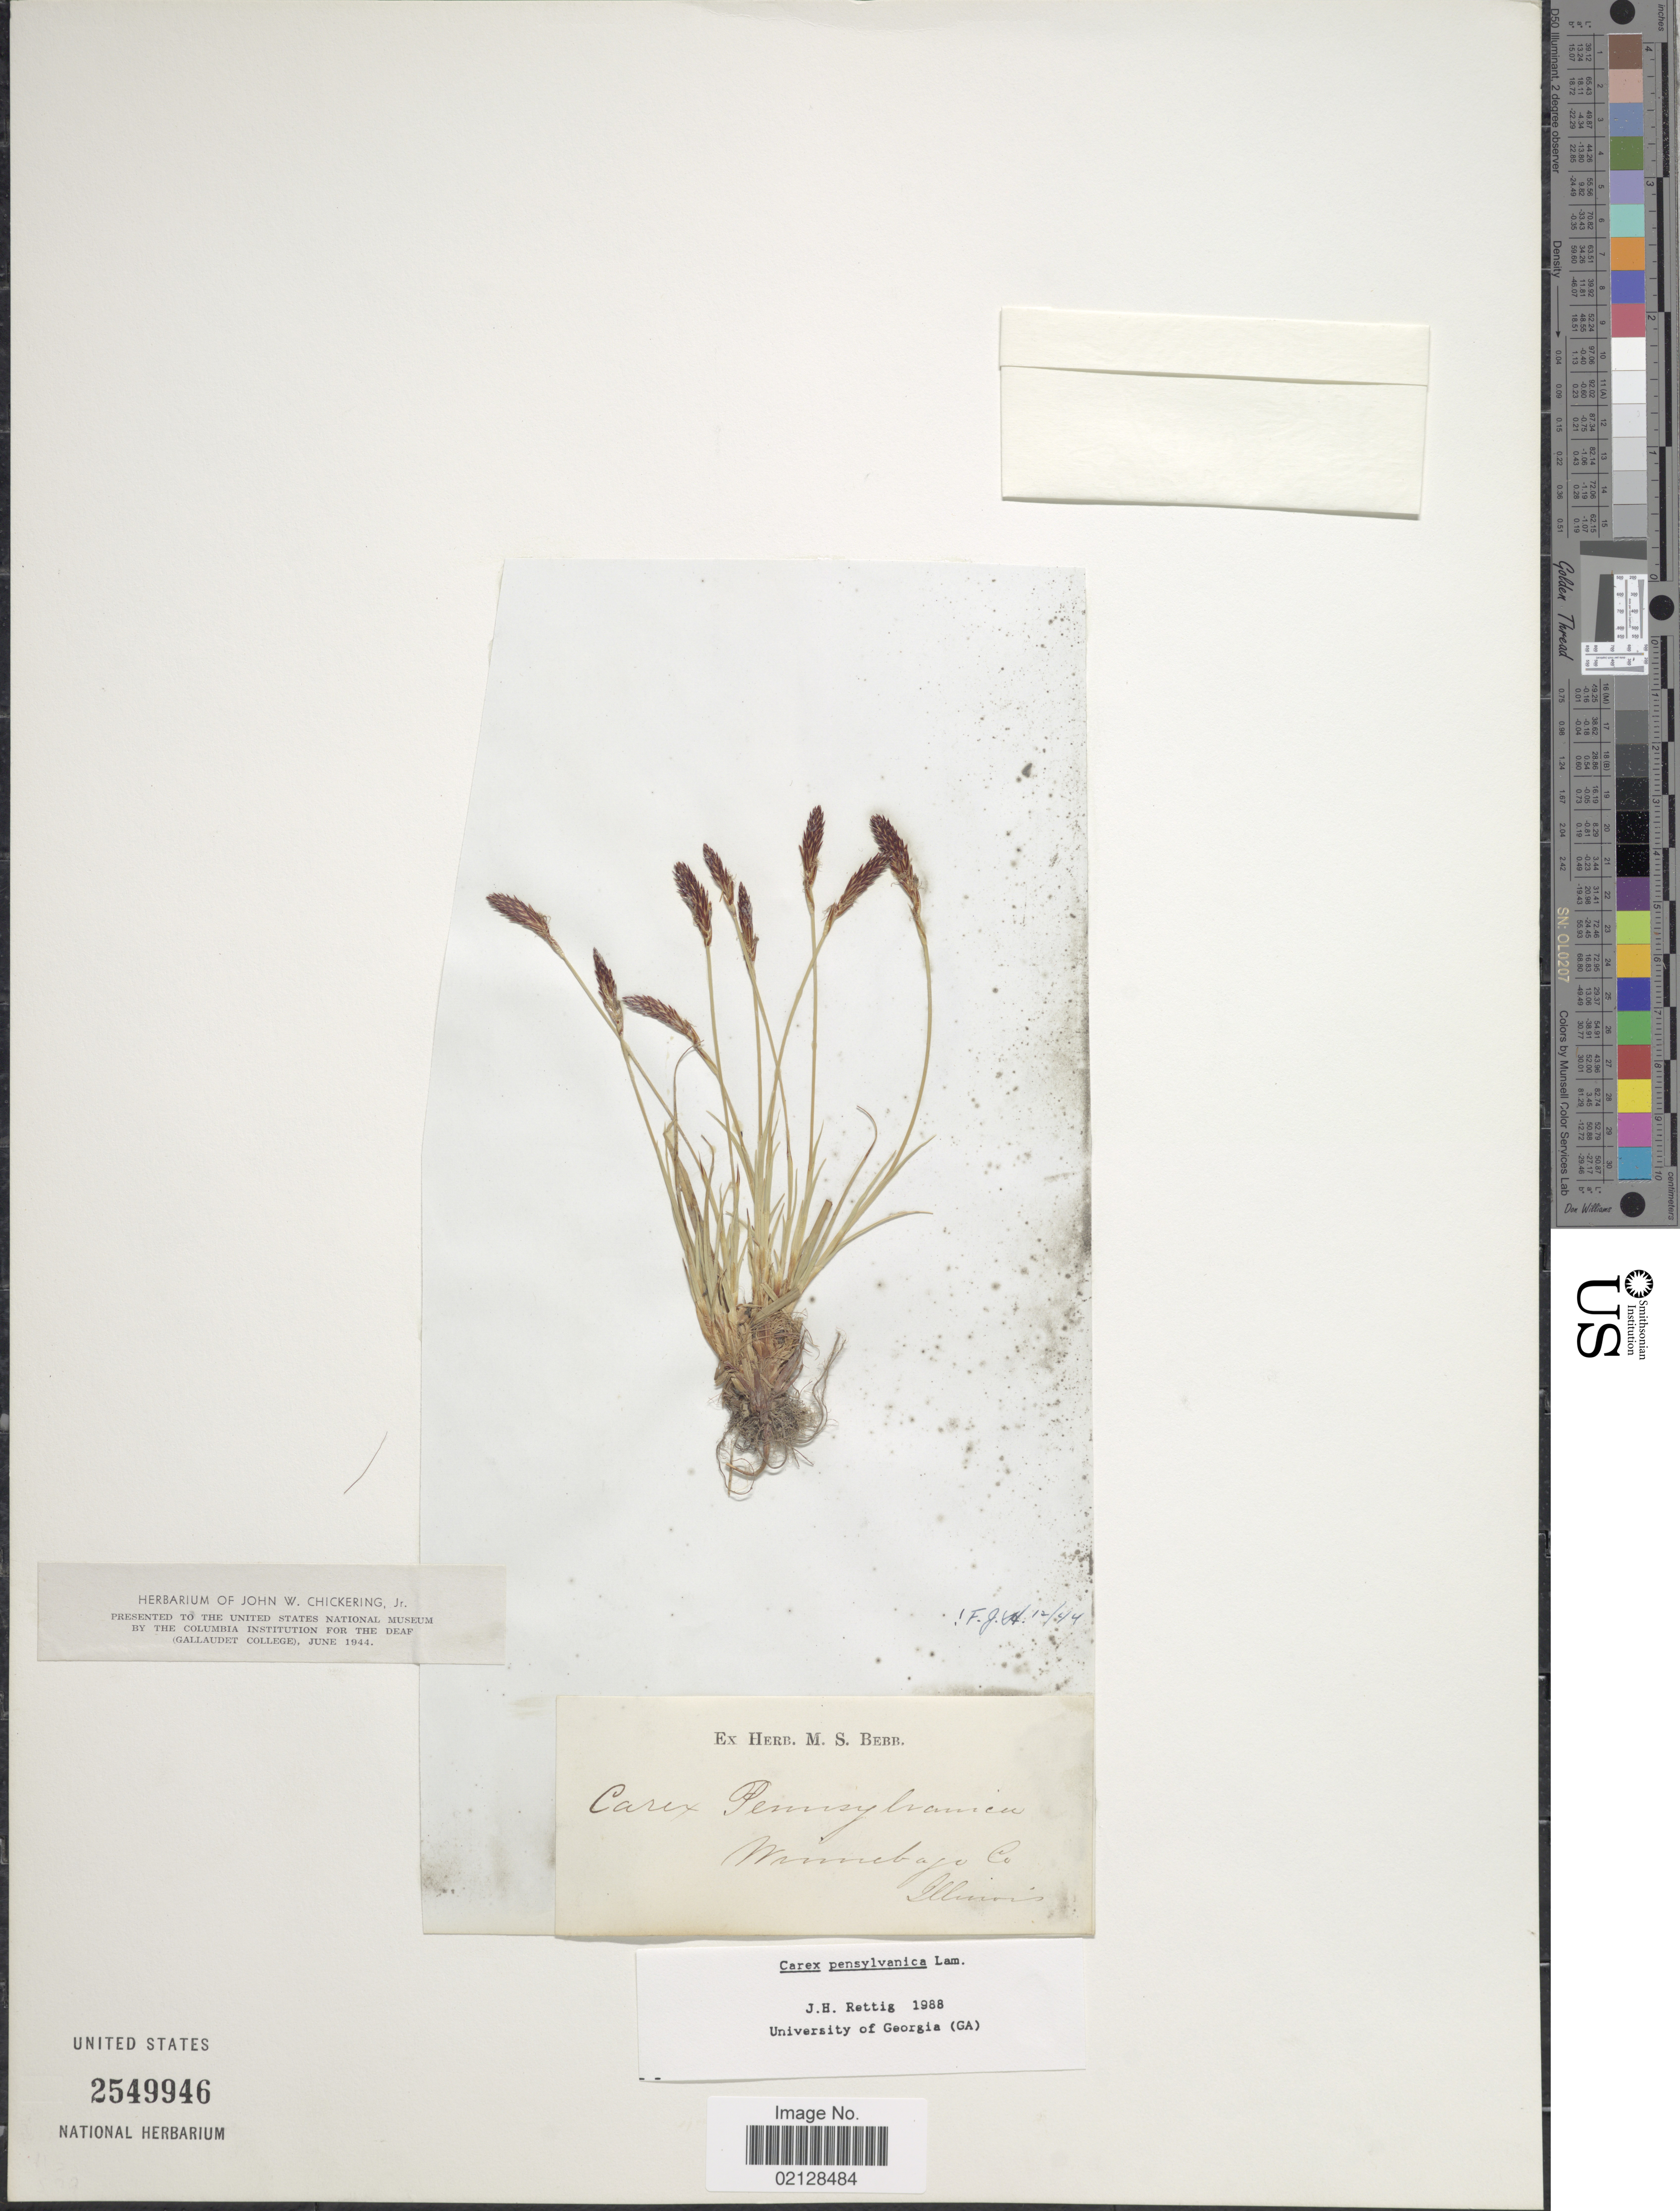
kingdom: Plantae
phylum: Tracheophyta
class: Liliopsida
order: Poales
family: Cyperaceae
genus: Carex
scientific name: Carex pensylvanica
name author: Lam.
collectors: ex Herb. M. S. Bebb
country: United States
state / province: Illinois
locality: Winnebajo Co., Illinois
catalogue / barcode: US 2549946